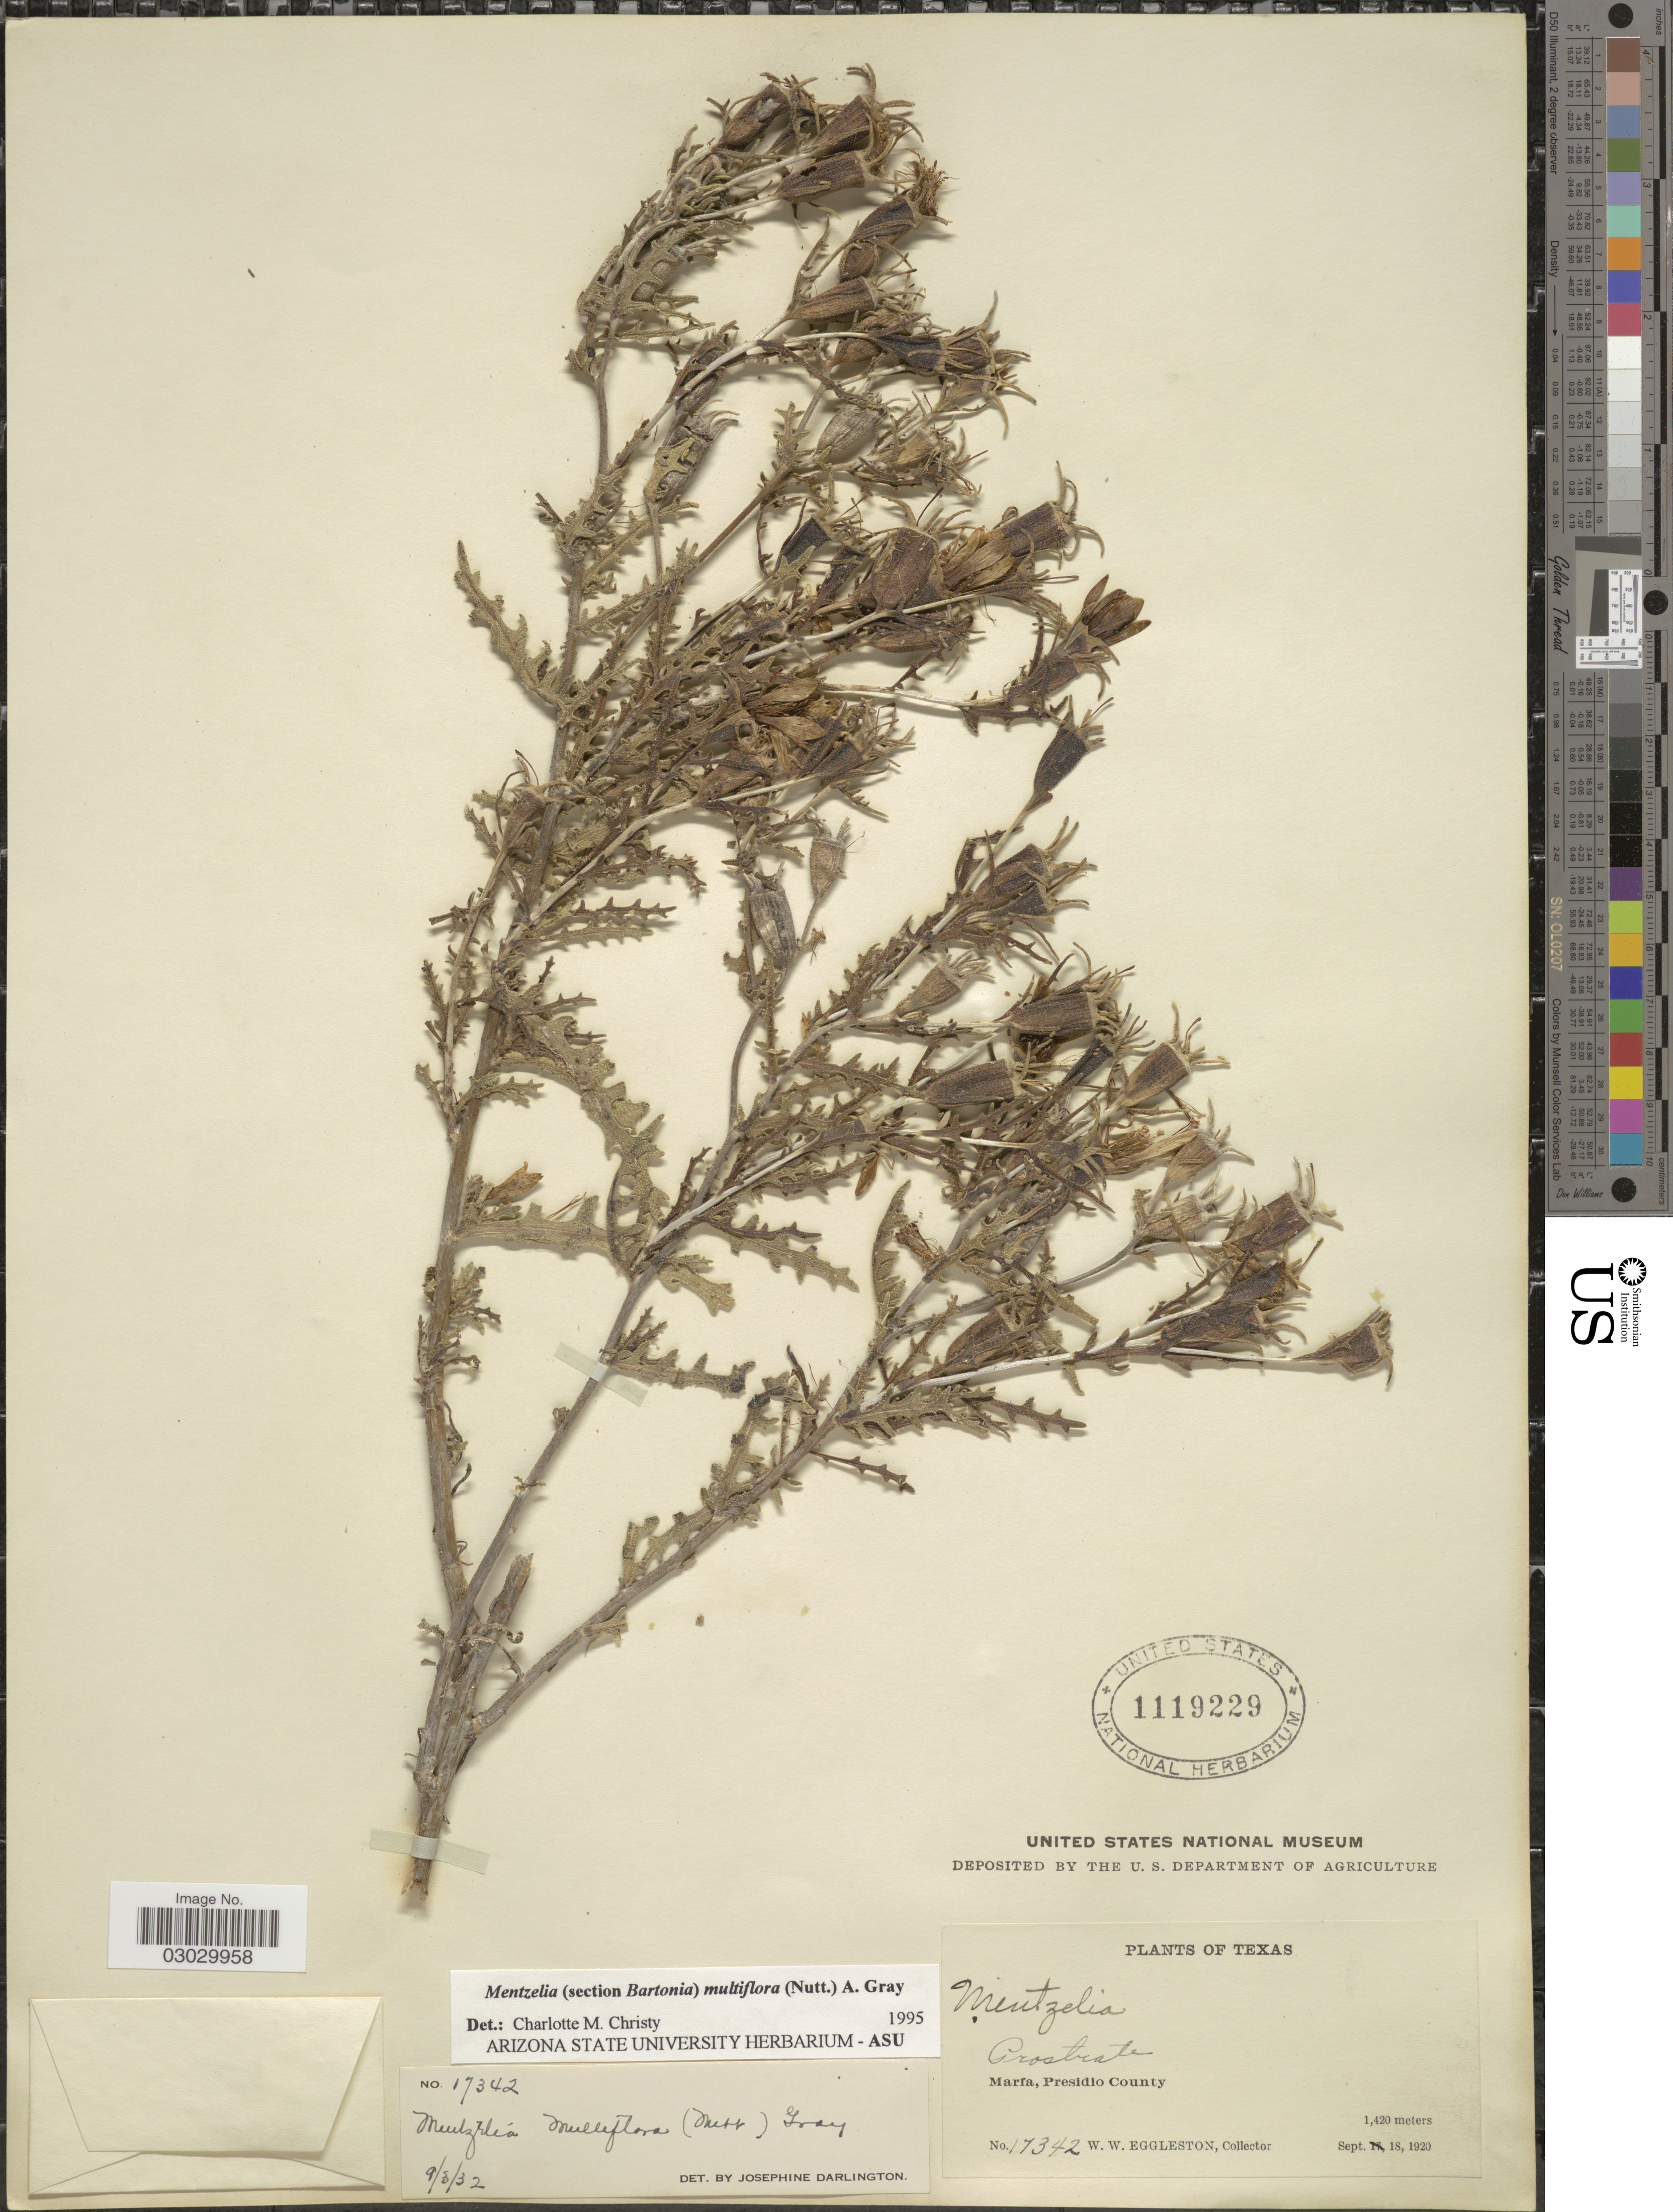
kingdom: Plantae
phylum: Tracheophyta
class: Magnoliopsida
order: Cornales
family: Loasaceae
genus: Mentzelia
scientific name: Mentzelia multiflora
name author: (Nutt.) A. Gray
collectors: W. W. Eggleston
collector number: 17342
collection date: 1920-09-18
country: United States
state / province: Texas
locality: Prostrate. Marfa, Presidio County.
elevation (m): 1420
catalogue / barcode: US 1119229